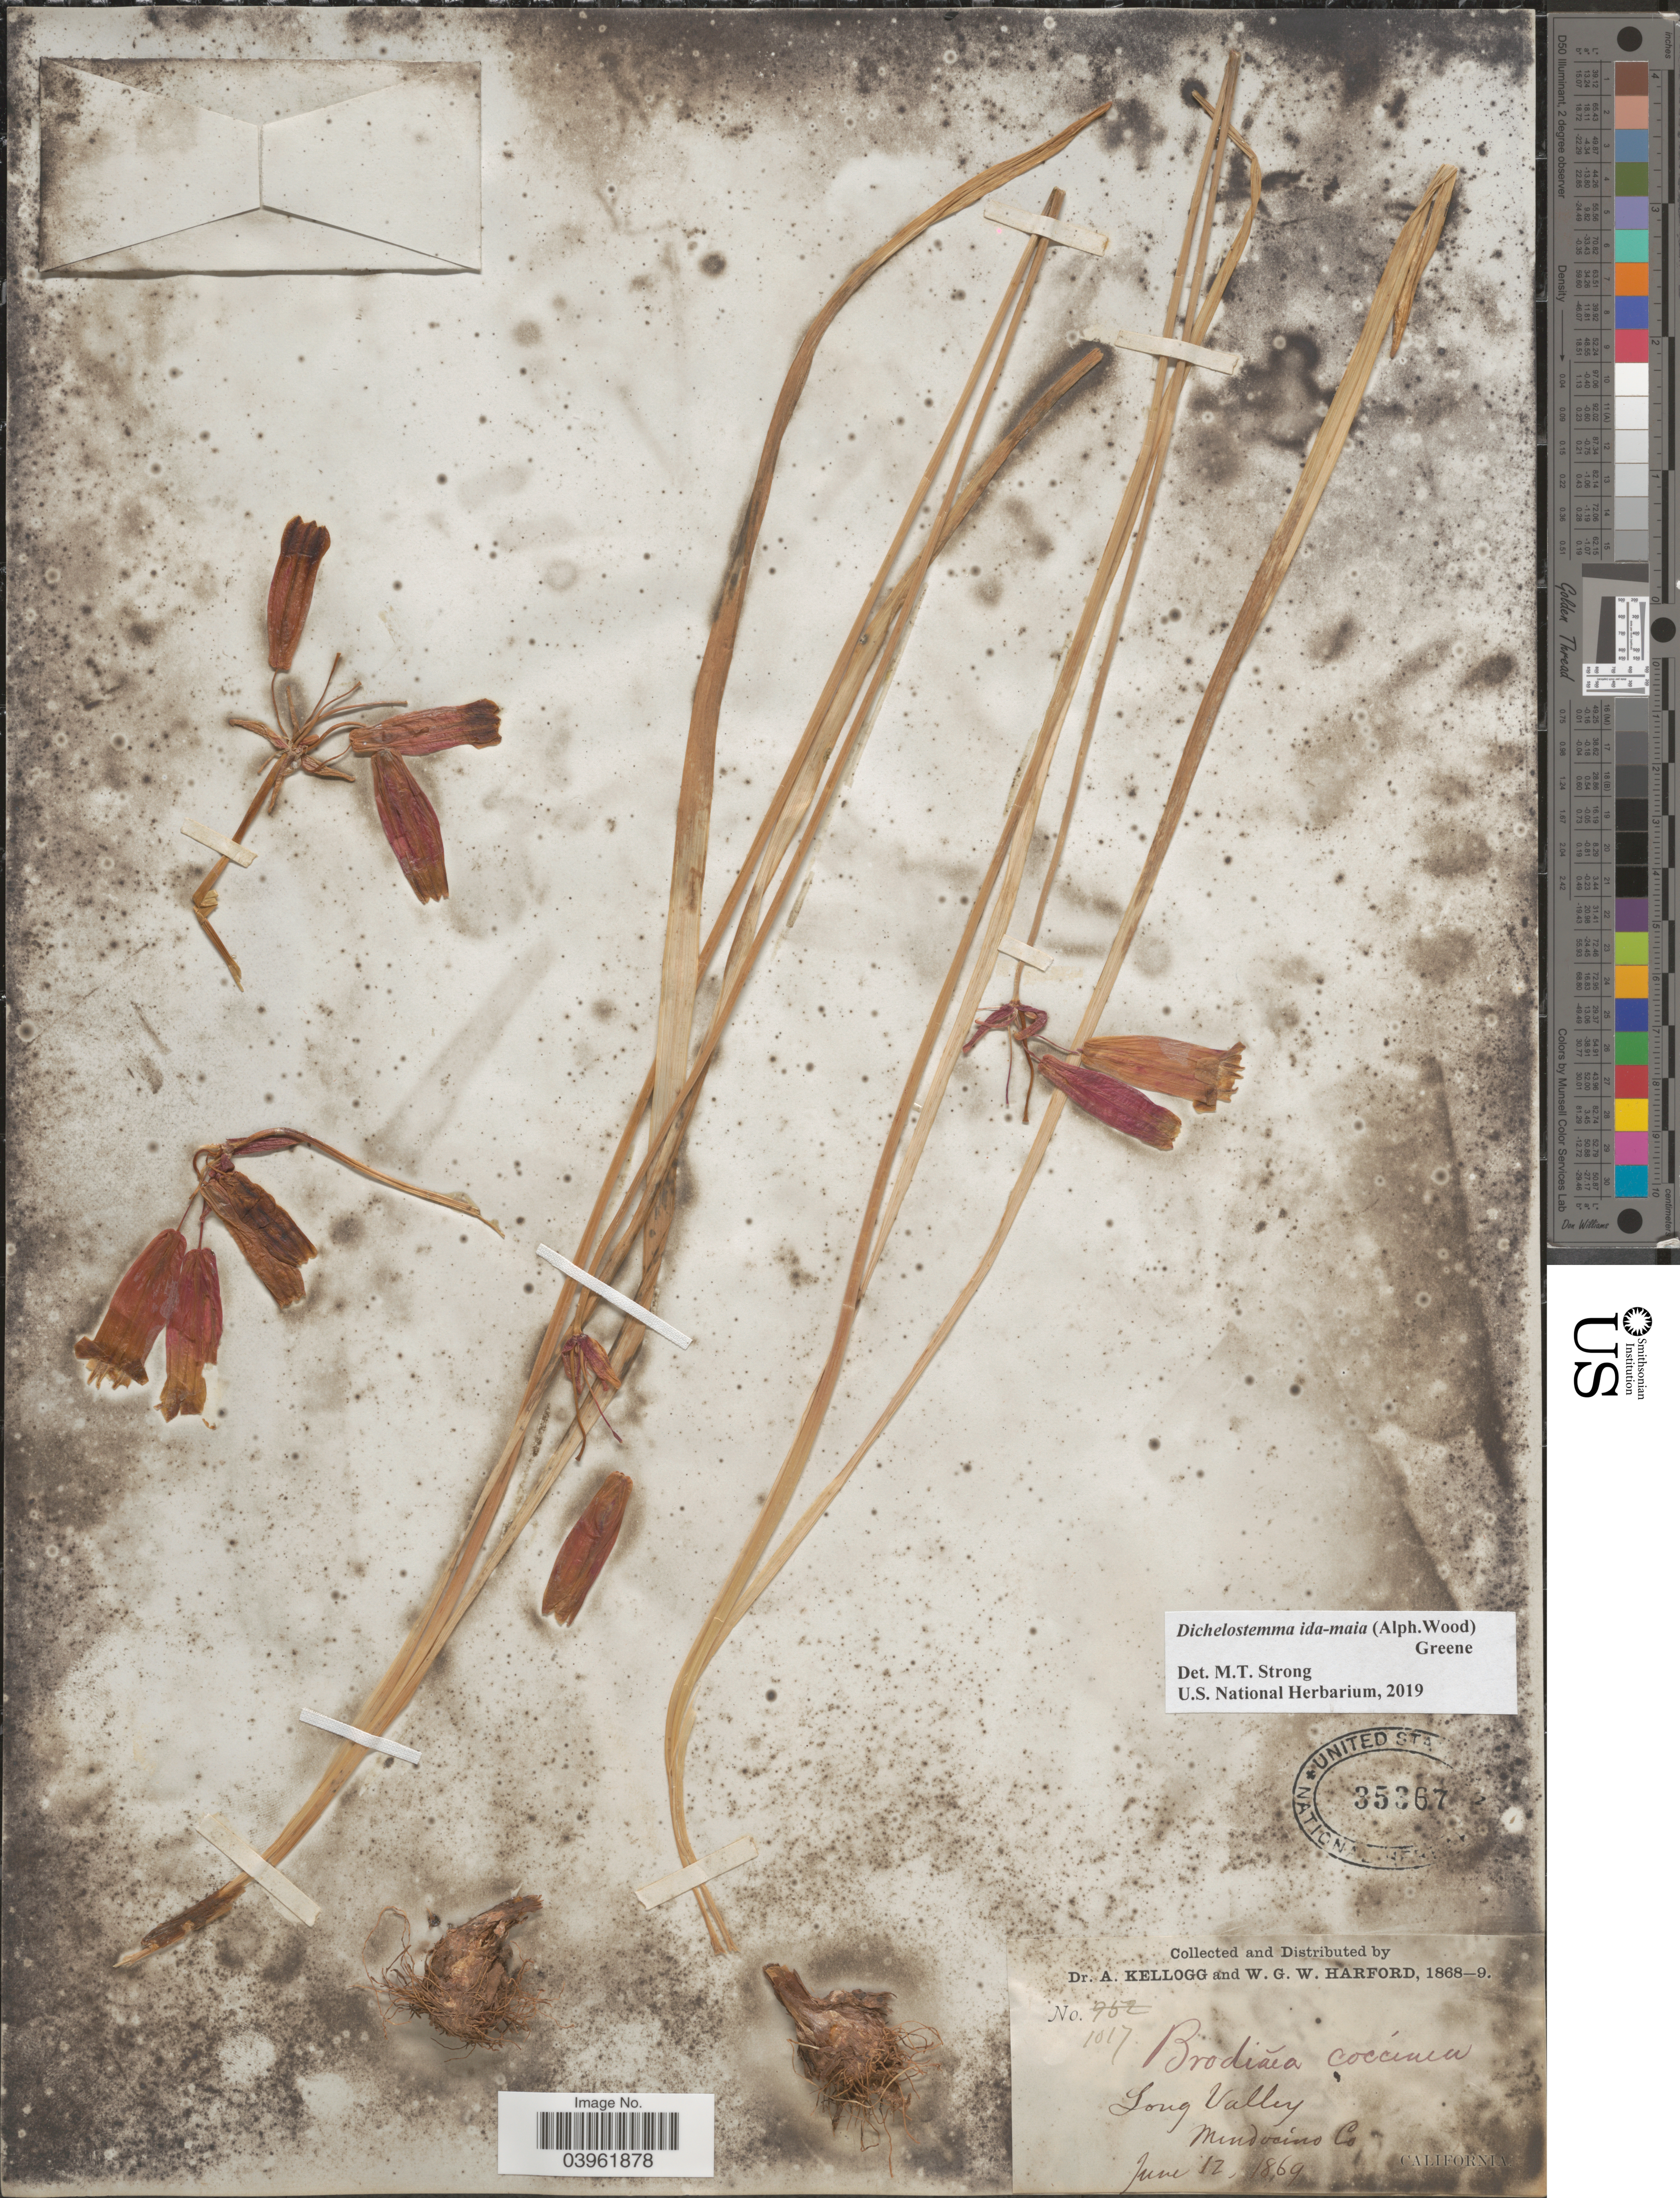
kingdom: Plantae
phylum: Tracheophyta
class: Liliopsida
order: Asparagales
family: Asparagaceae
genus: Dichelostemma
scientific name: Dichelostemma ida-maia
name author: (Alph. Wood) Greene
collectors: A. Kellogg & W. G. W. Harford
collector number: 1017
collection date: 1869-06-12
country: United States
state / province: California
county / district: Mendocino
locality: Long Valley. Mendocino Co.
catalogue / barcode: US 35367